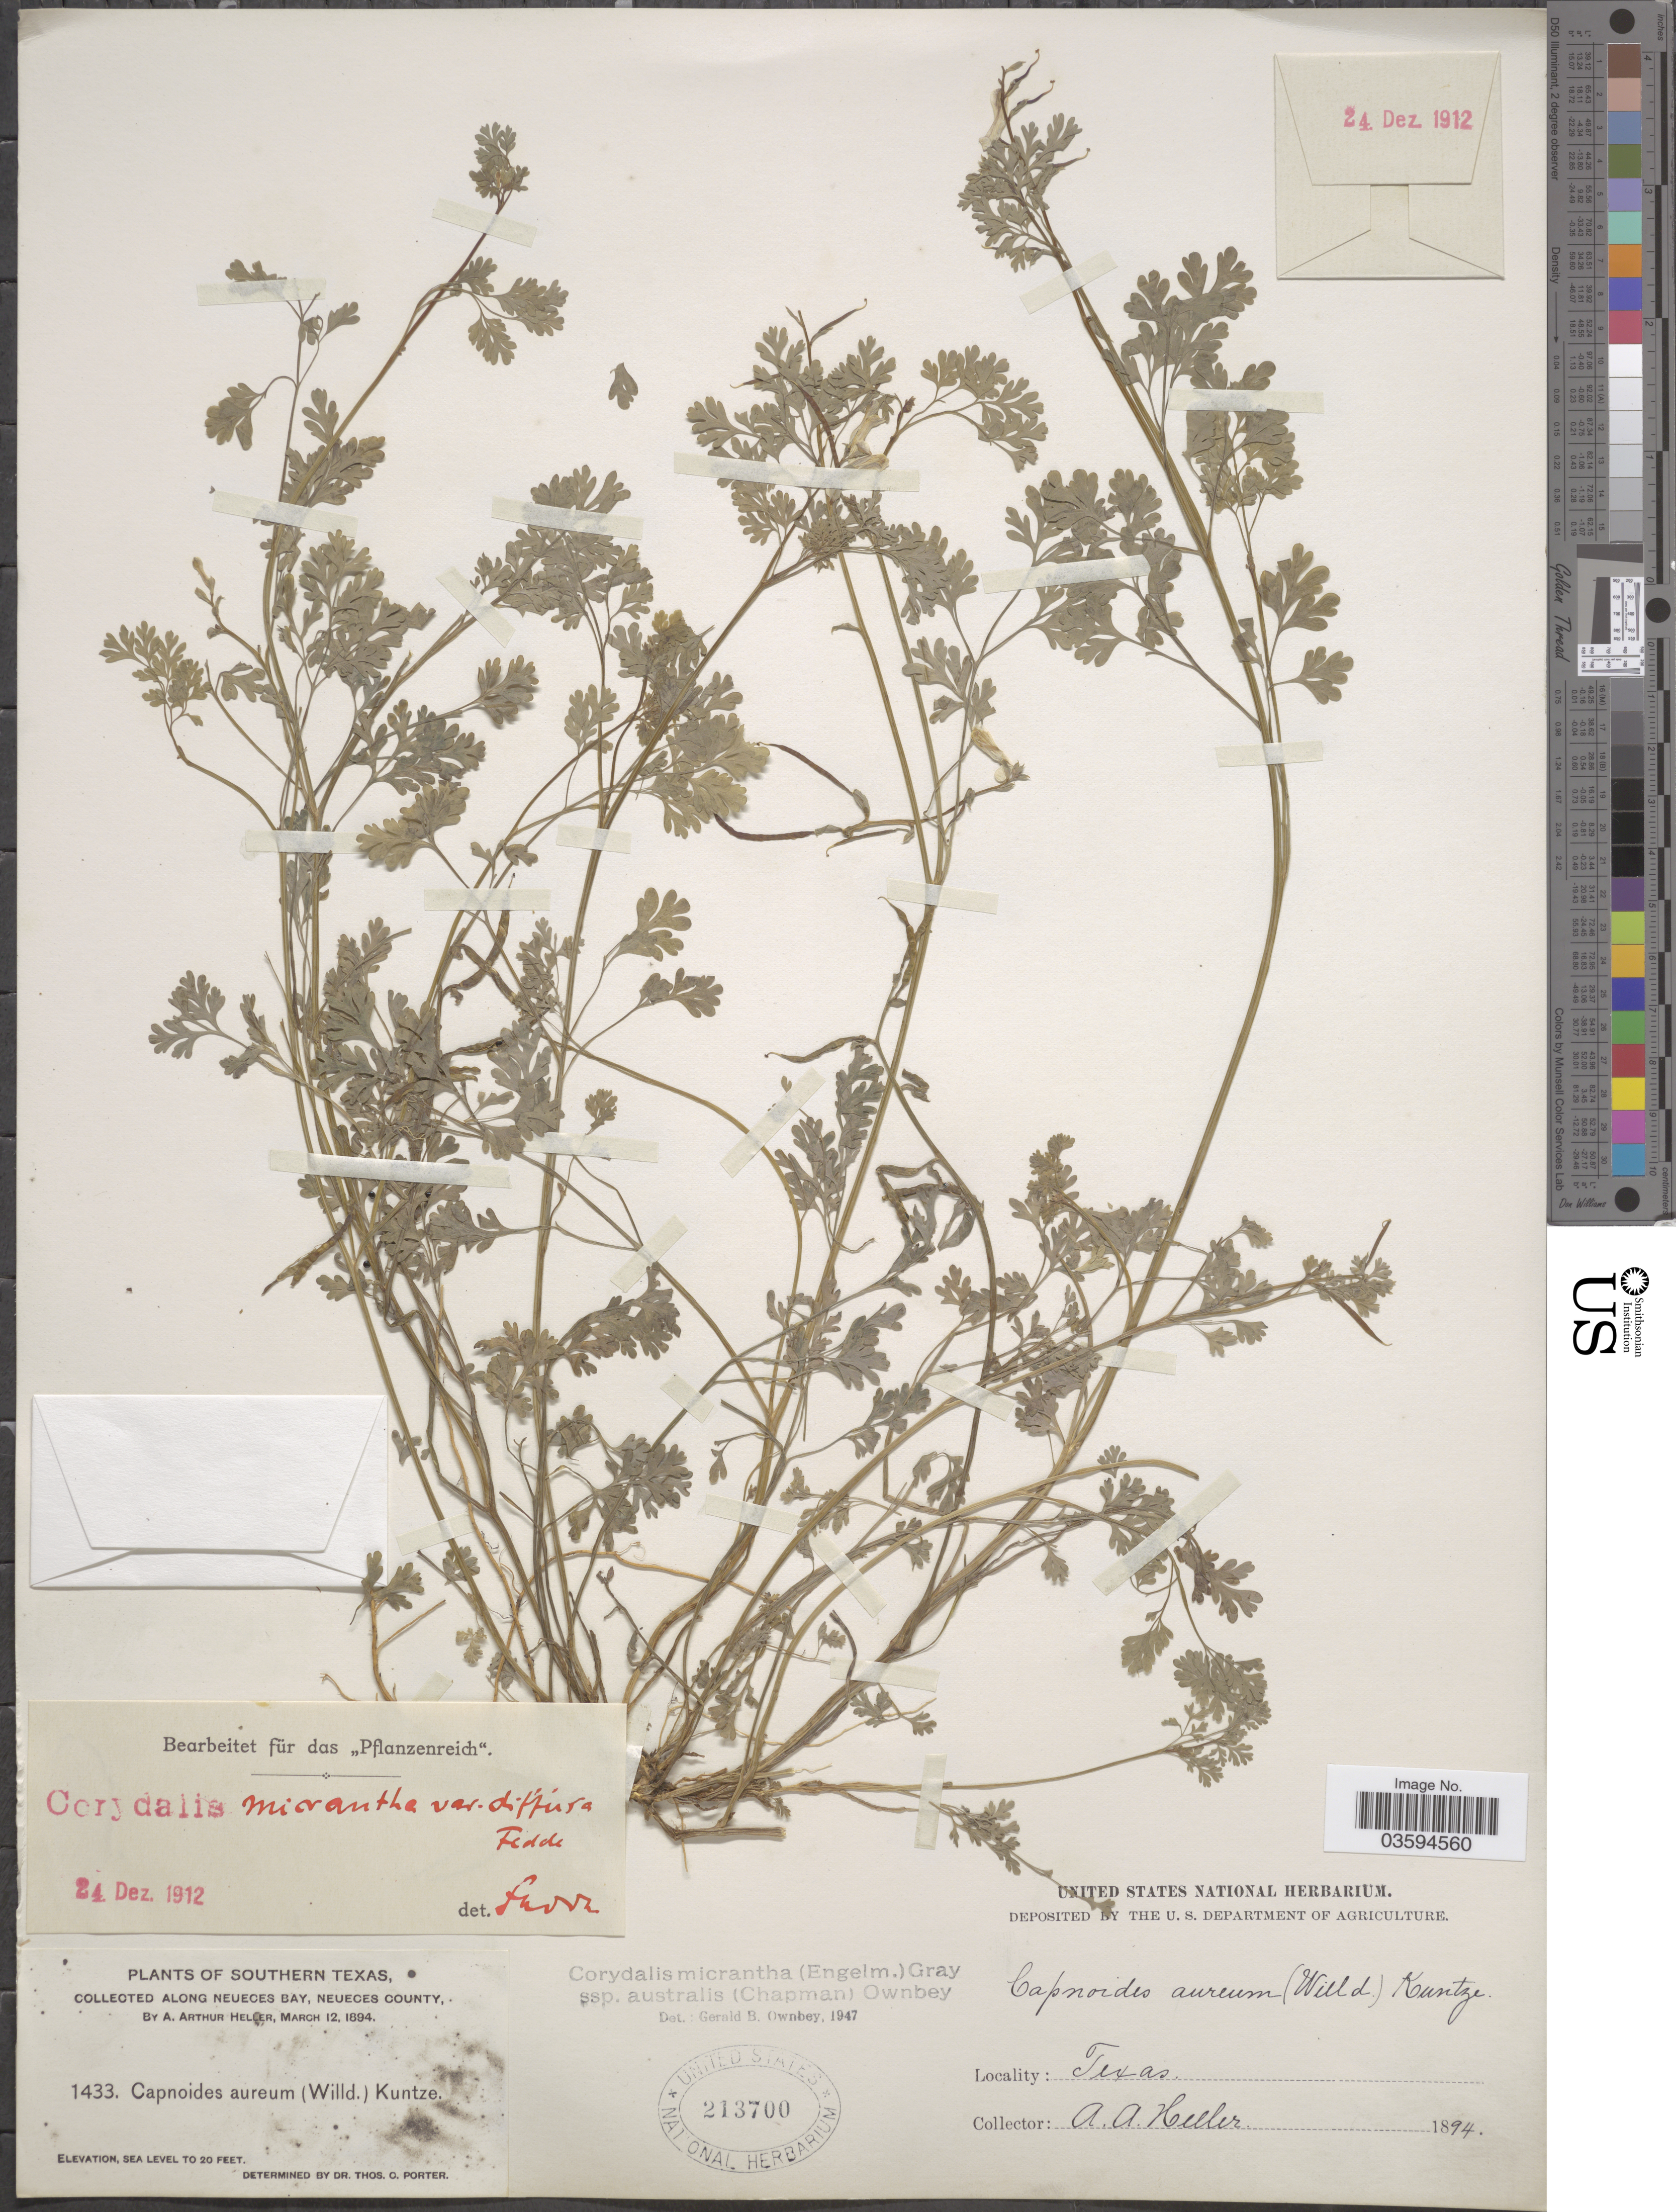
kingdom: Plantae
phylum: Tracheophyta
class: Magnoliopsida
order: Ranunculales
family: Papaveraceae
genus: Corydalis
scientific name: Corydalis micrantha subsp. australis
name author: (Chapm.) G.B. Ownbey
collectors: A. A. Heller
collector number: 1433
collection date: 1894-03-12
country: United States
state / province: Texas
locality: Southern Texas. Along Neueces Bay, Neueces County.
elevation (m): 0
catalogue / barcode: US 213700